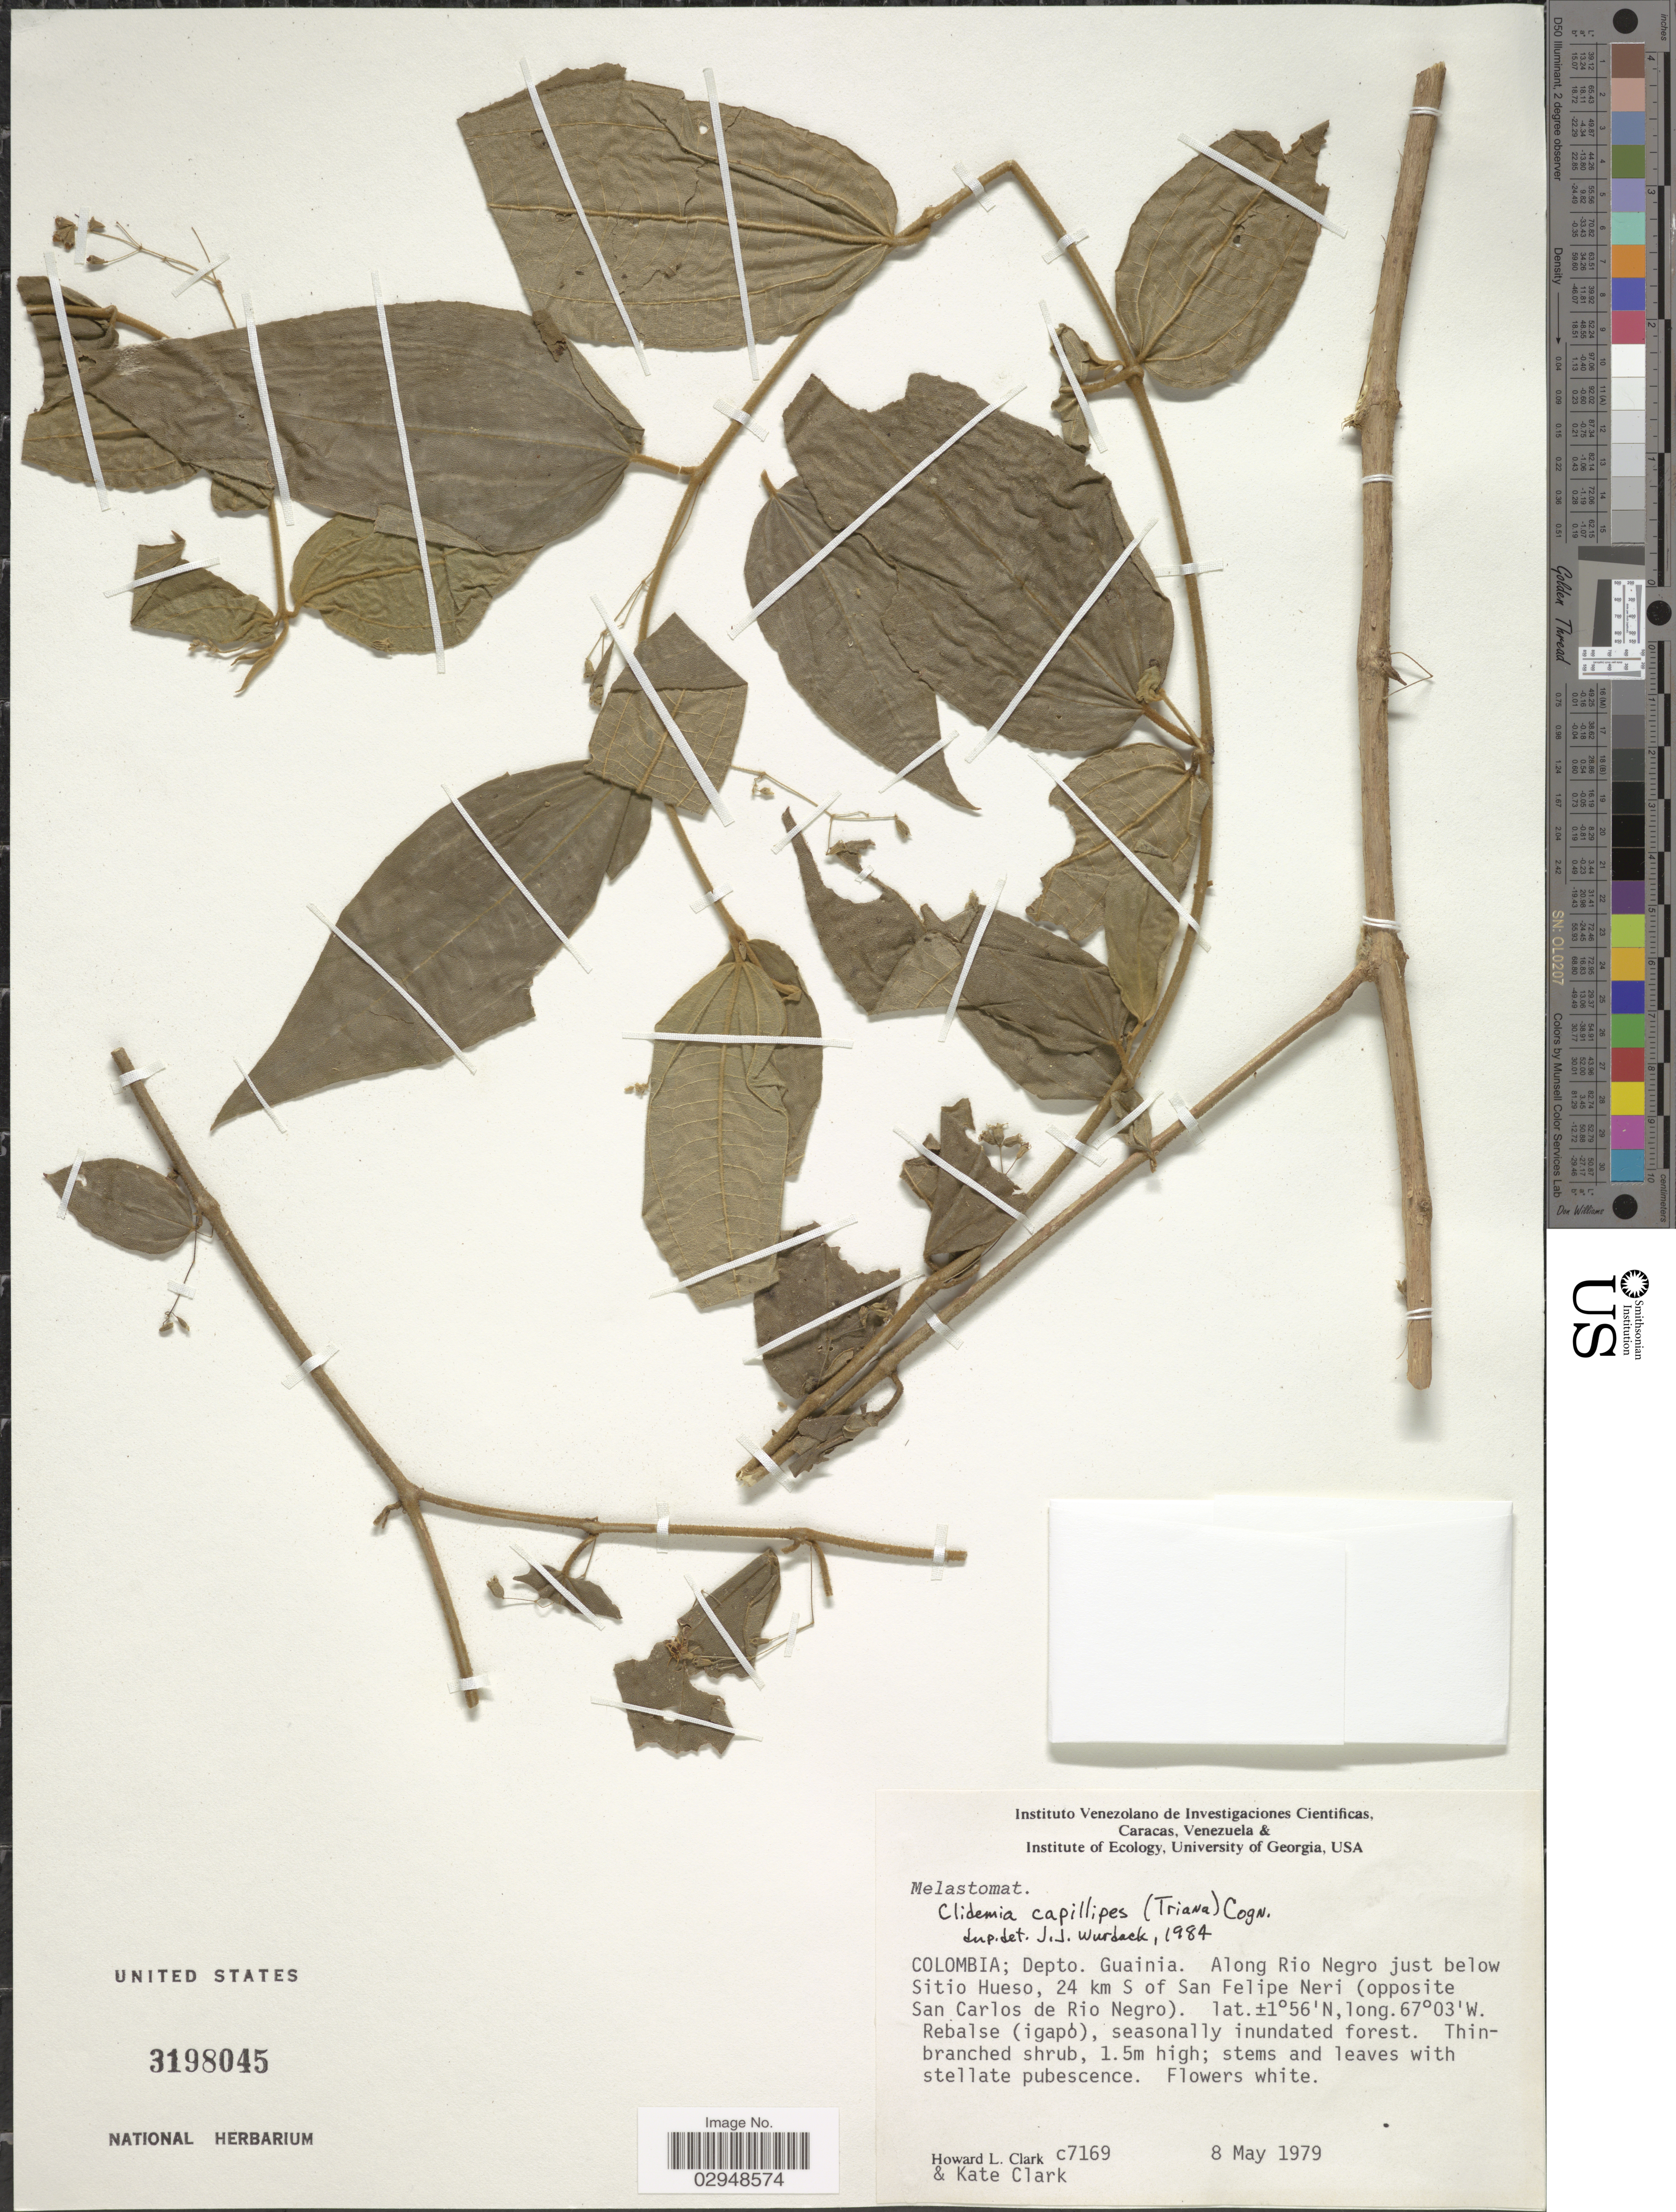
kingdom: Plantae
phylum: Tracheophyta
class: Magnoliopsida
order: Myrtales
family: Melastomataceae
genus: Clidemia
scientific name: Clidemia capillipes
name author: (Triana) Cogn.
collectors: H. L. Clark & K. Clark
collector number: c7169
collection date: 1979-05-08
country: Colombia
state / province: Guainía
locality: Depto. Guainia. Along Rio Negro just below Sitio Hueso, 24 km S of San Felipe Neri (opposite San Carlos de Rio Negro).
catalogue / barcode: US 3198045